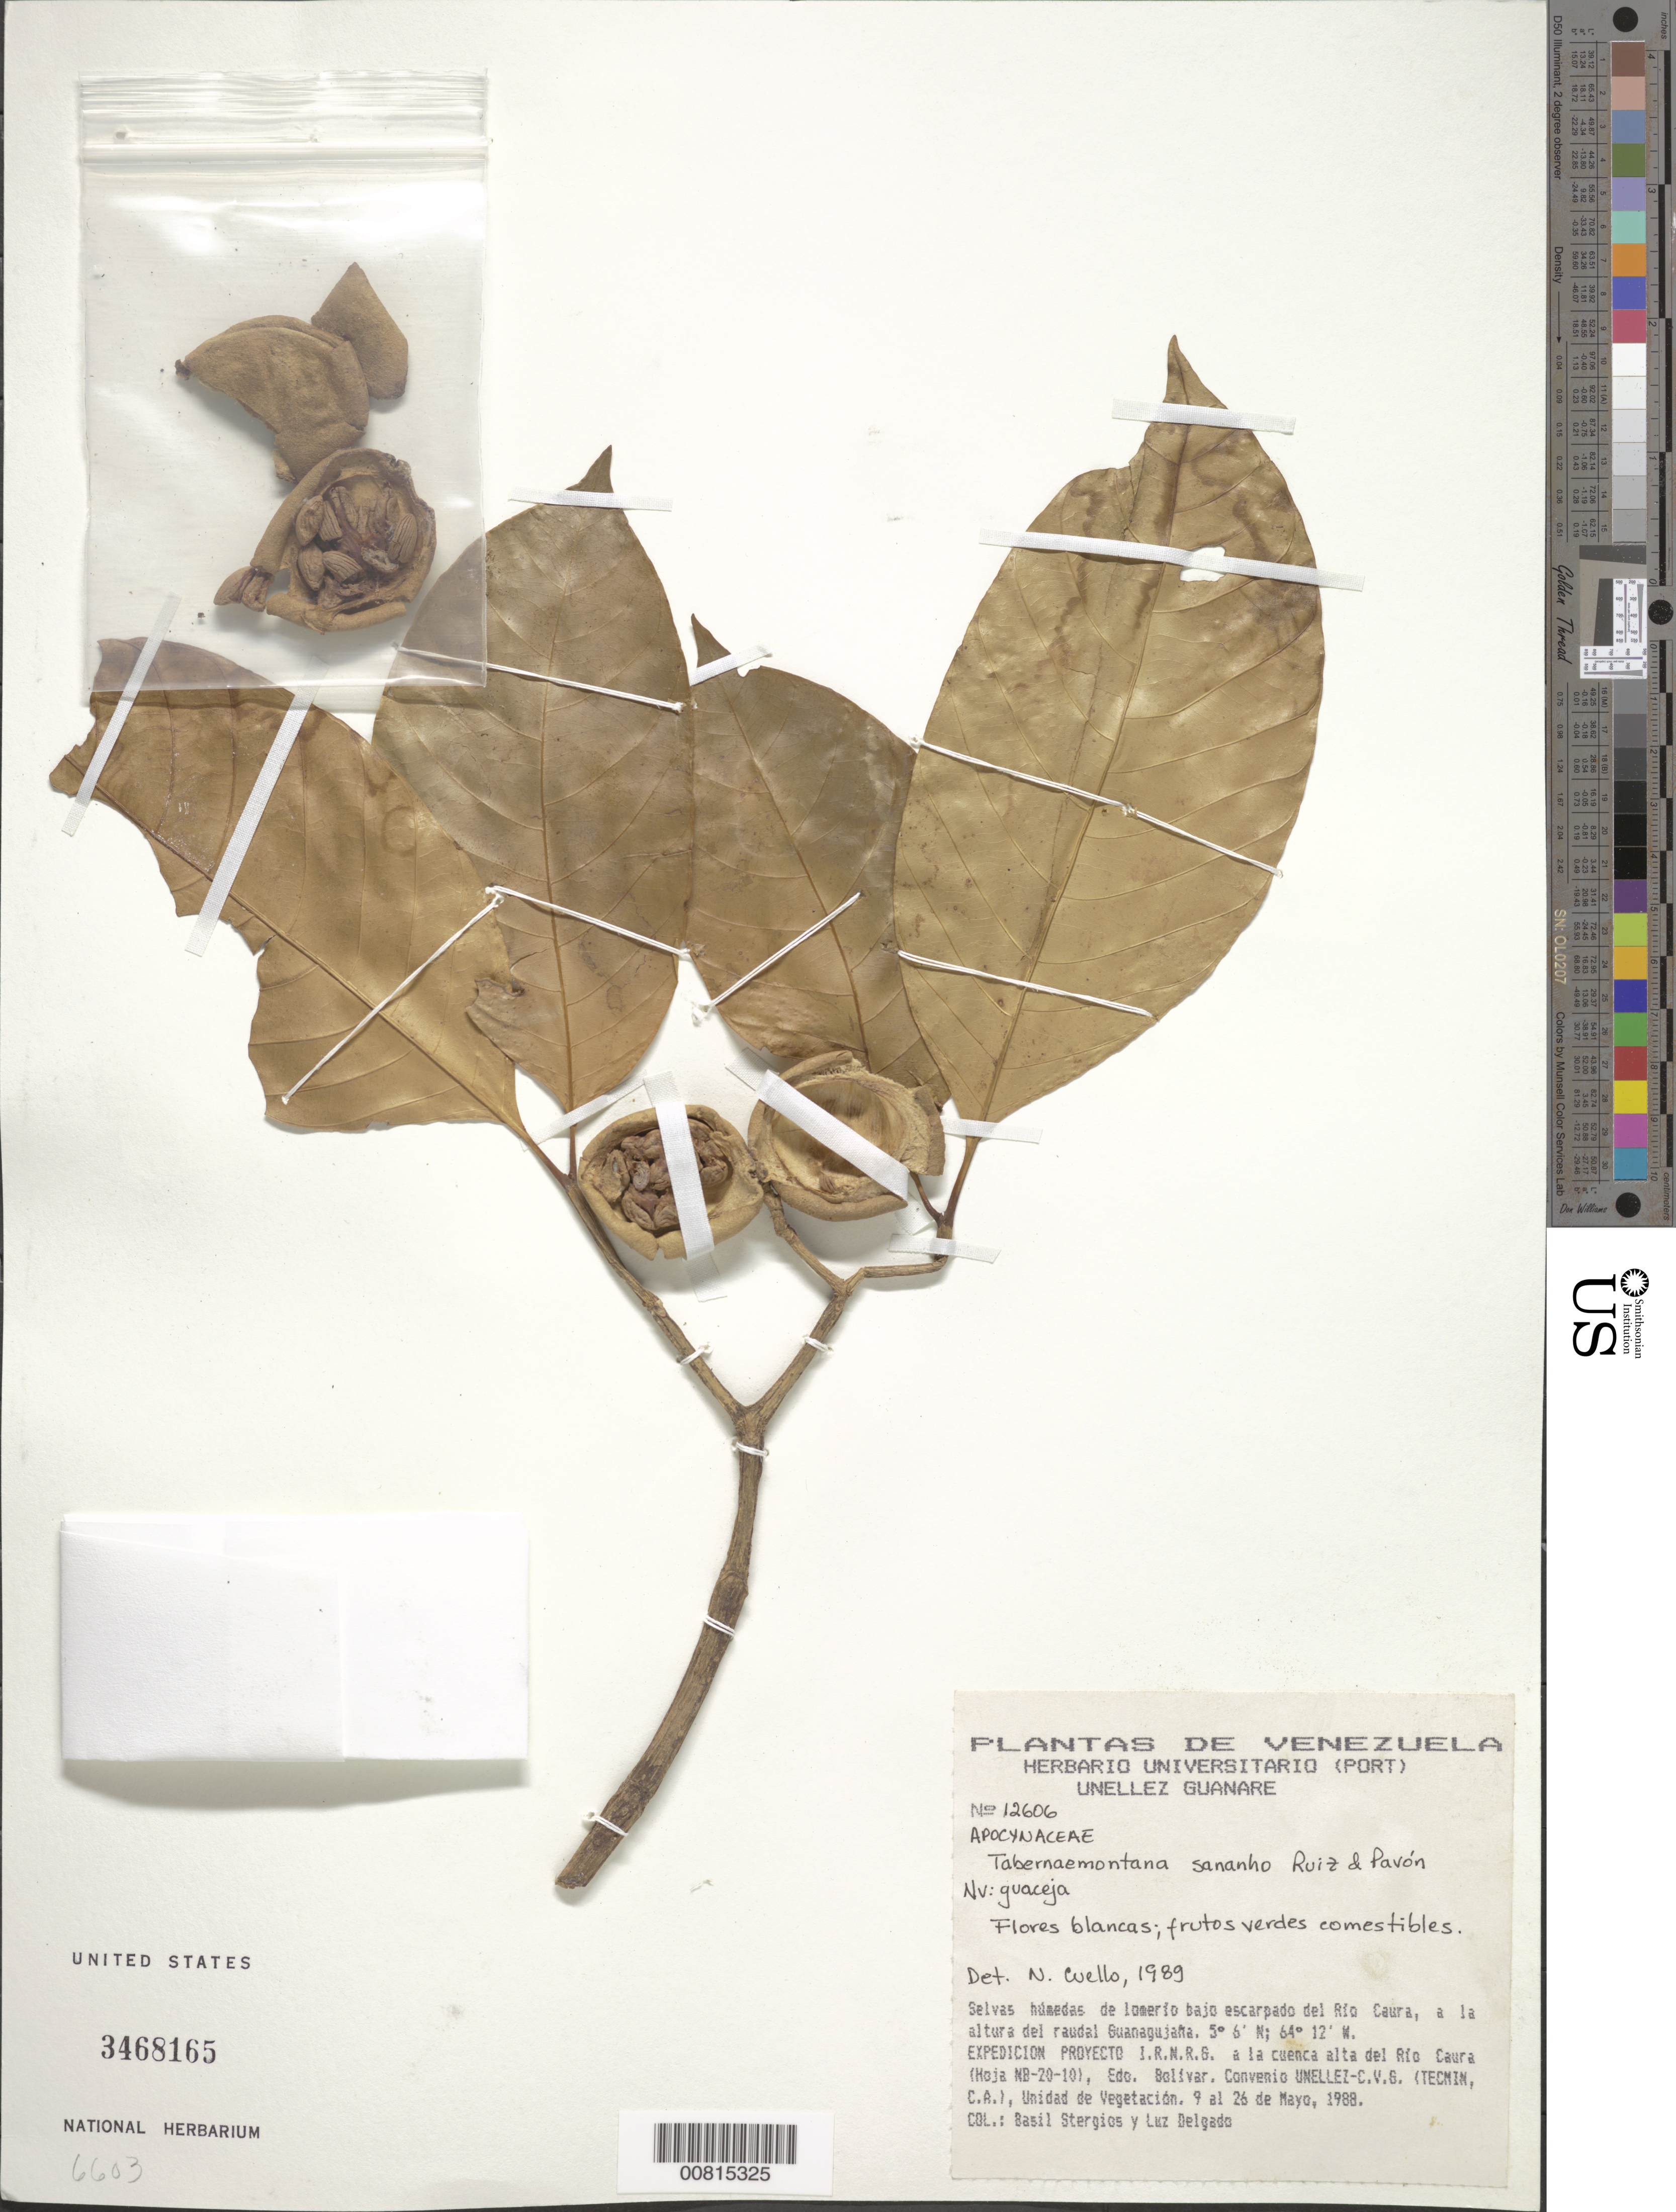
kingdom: Plantae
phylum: Tracheophyta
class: Magnoliopsida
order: Gentianales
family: Apocynaceae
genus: Tabernaemontana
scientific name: Tabernaemontana sananho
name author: Ruiz & Pav.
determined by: Cuello, Nidia L.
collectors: B. G. Stergios & L. Delgado V.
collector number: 12606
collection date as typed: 9-May-88 to 26-May-88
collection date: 1988-05-09/1988-05-26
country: Venezuela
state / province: Bolívar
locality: Río Caura, raudal Guanagujaña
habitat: Selvas húmedas de lomerio bajo escarpado del río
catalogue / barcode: US 3468165